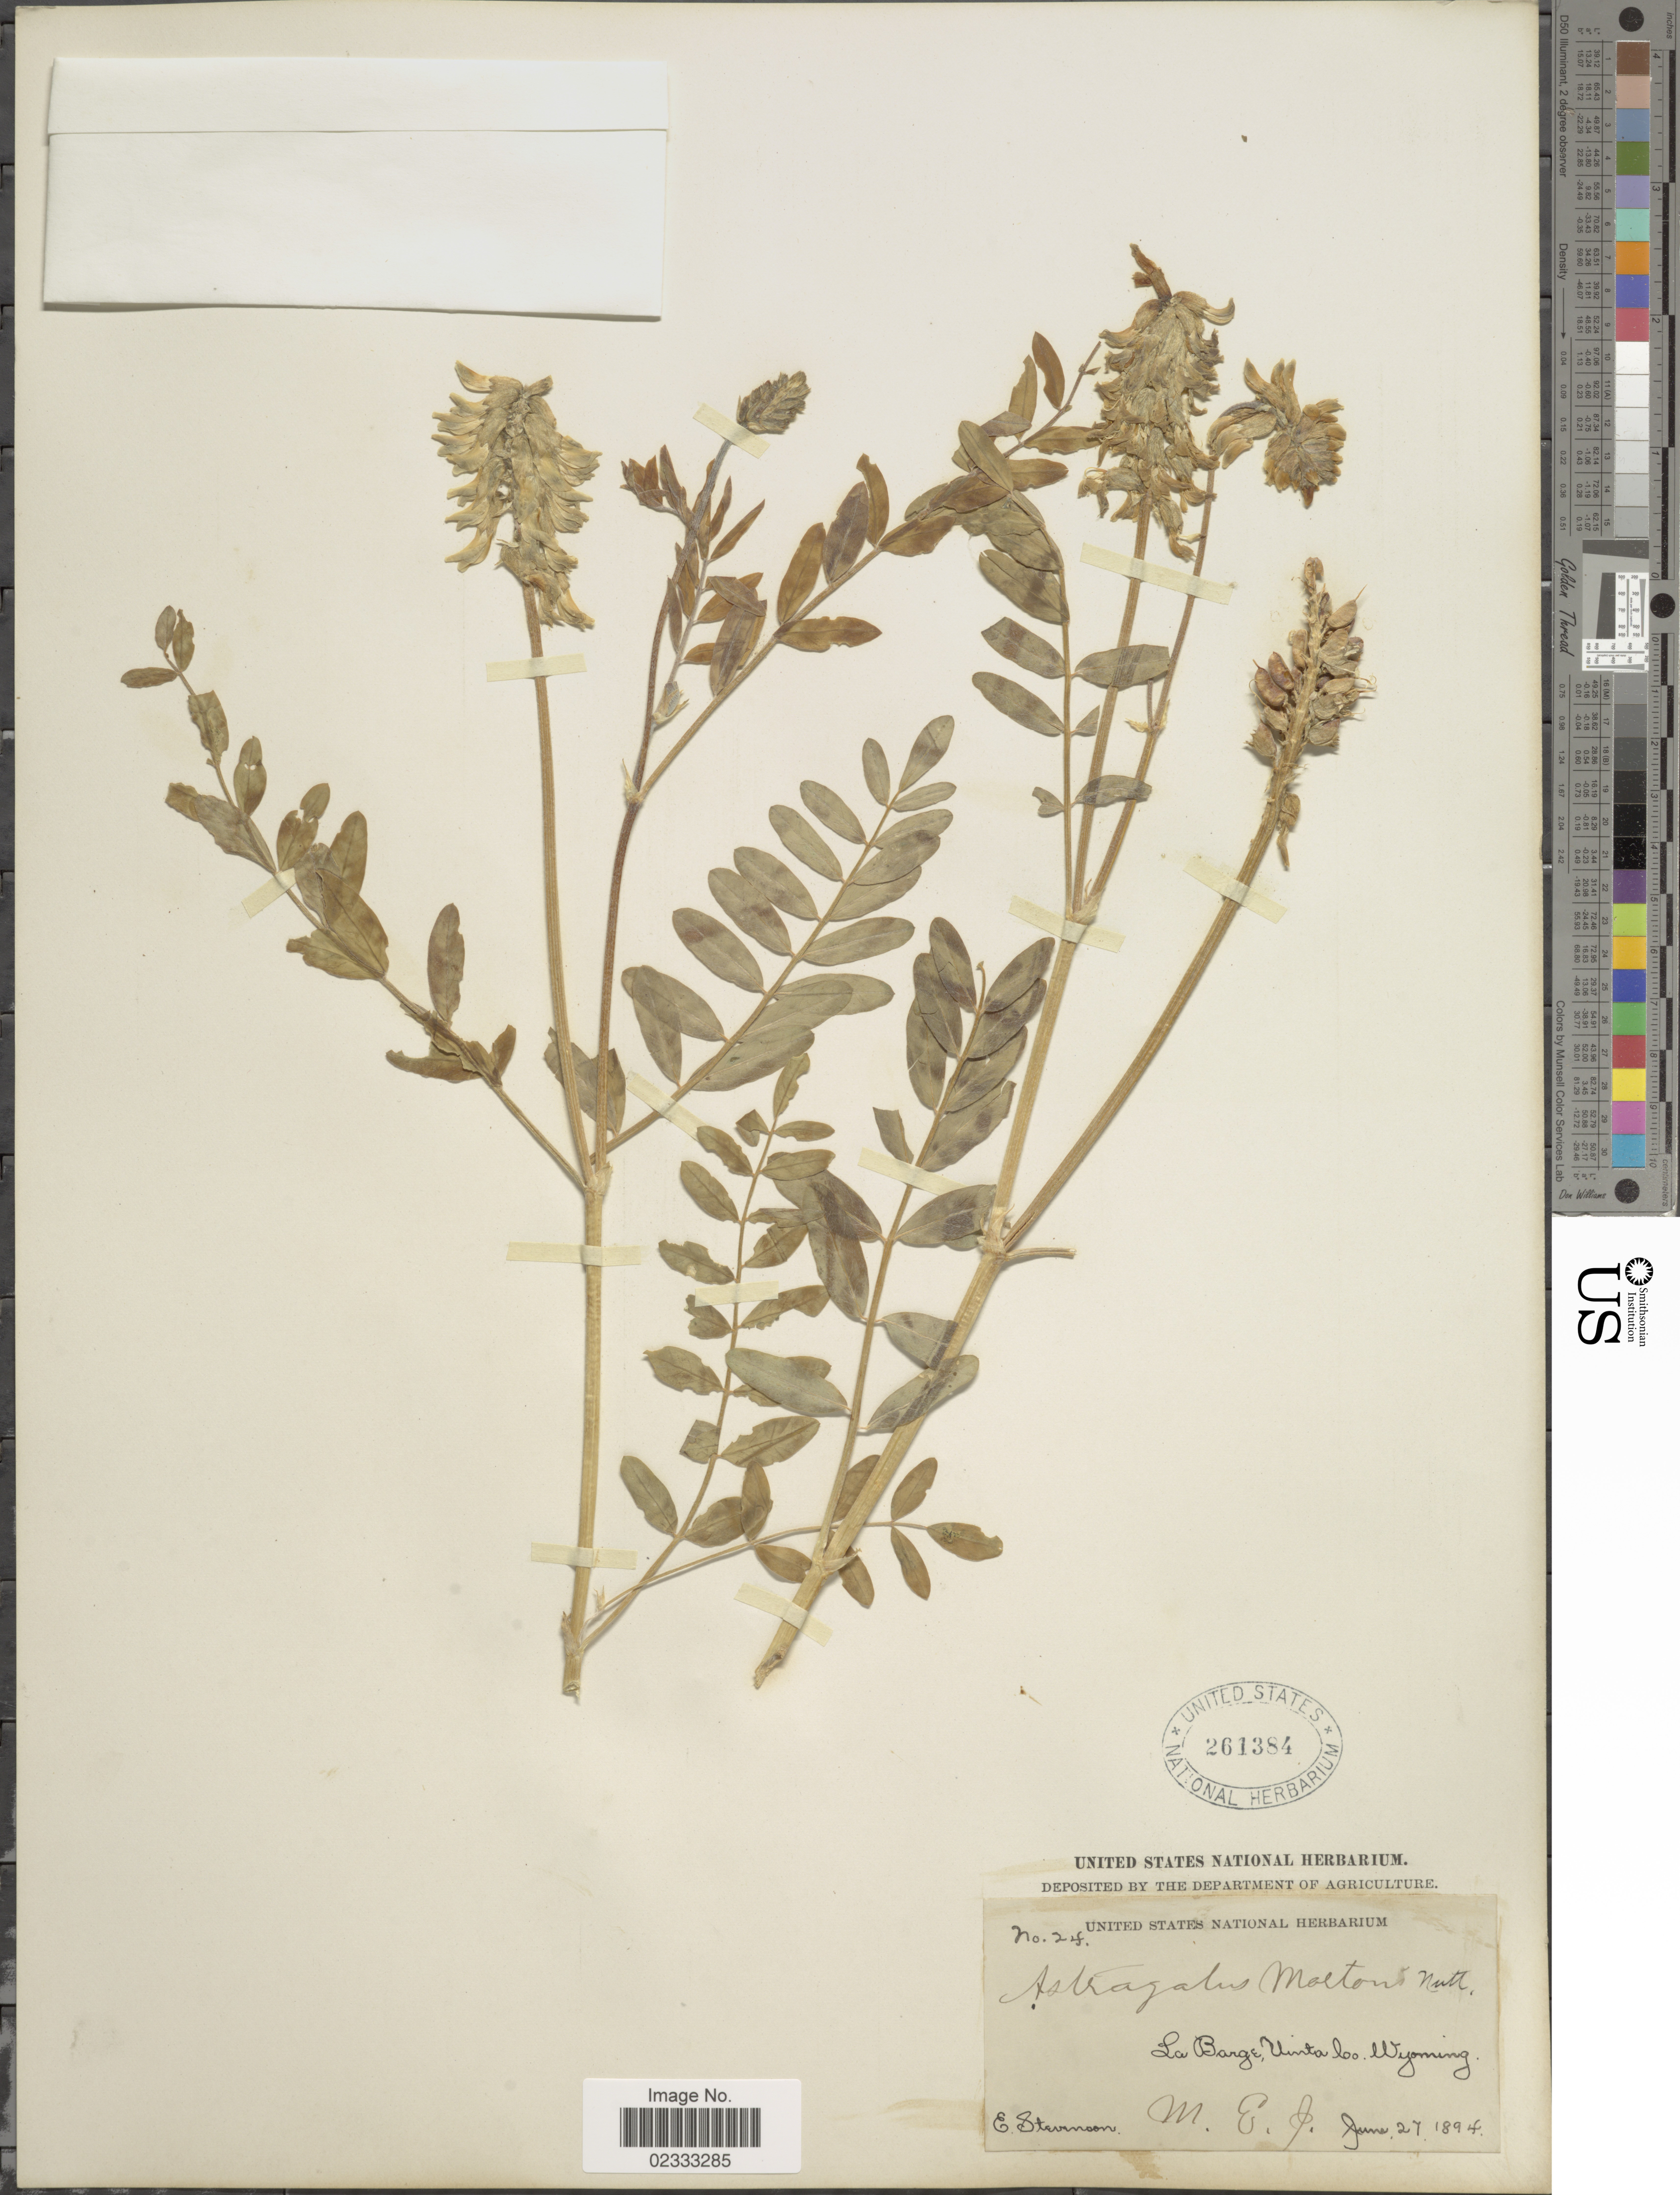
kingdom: Plantae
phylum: Tracheophyta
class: Magnoliopsida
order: Fabales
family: Fabaceae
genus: Astragalus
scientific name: Astragalus mortonii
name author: Nutt.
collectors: E. Stevenson & M. E. J.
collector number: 24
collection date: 1894-06-27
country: United States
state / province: Wyoming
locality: La Barge, Uinta Co.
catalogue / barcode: US 261384